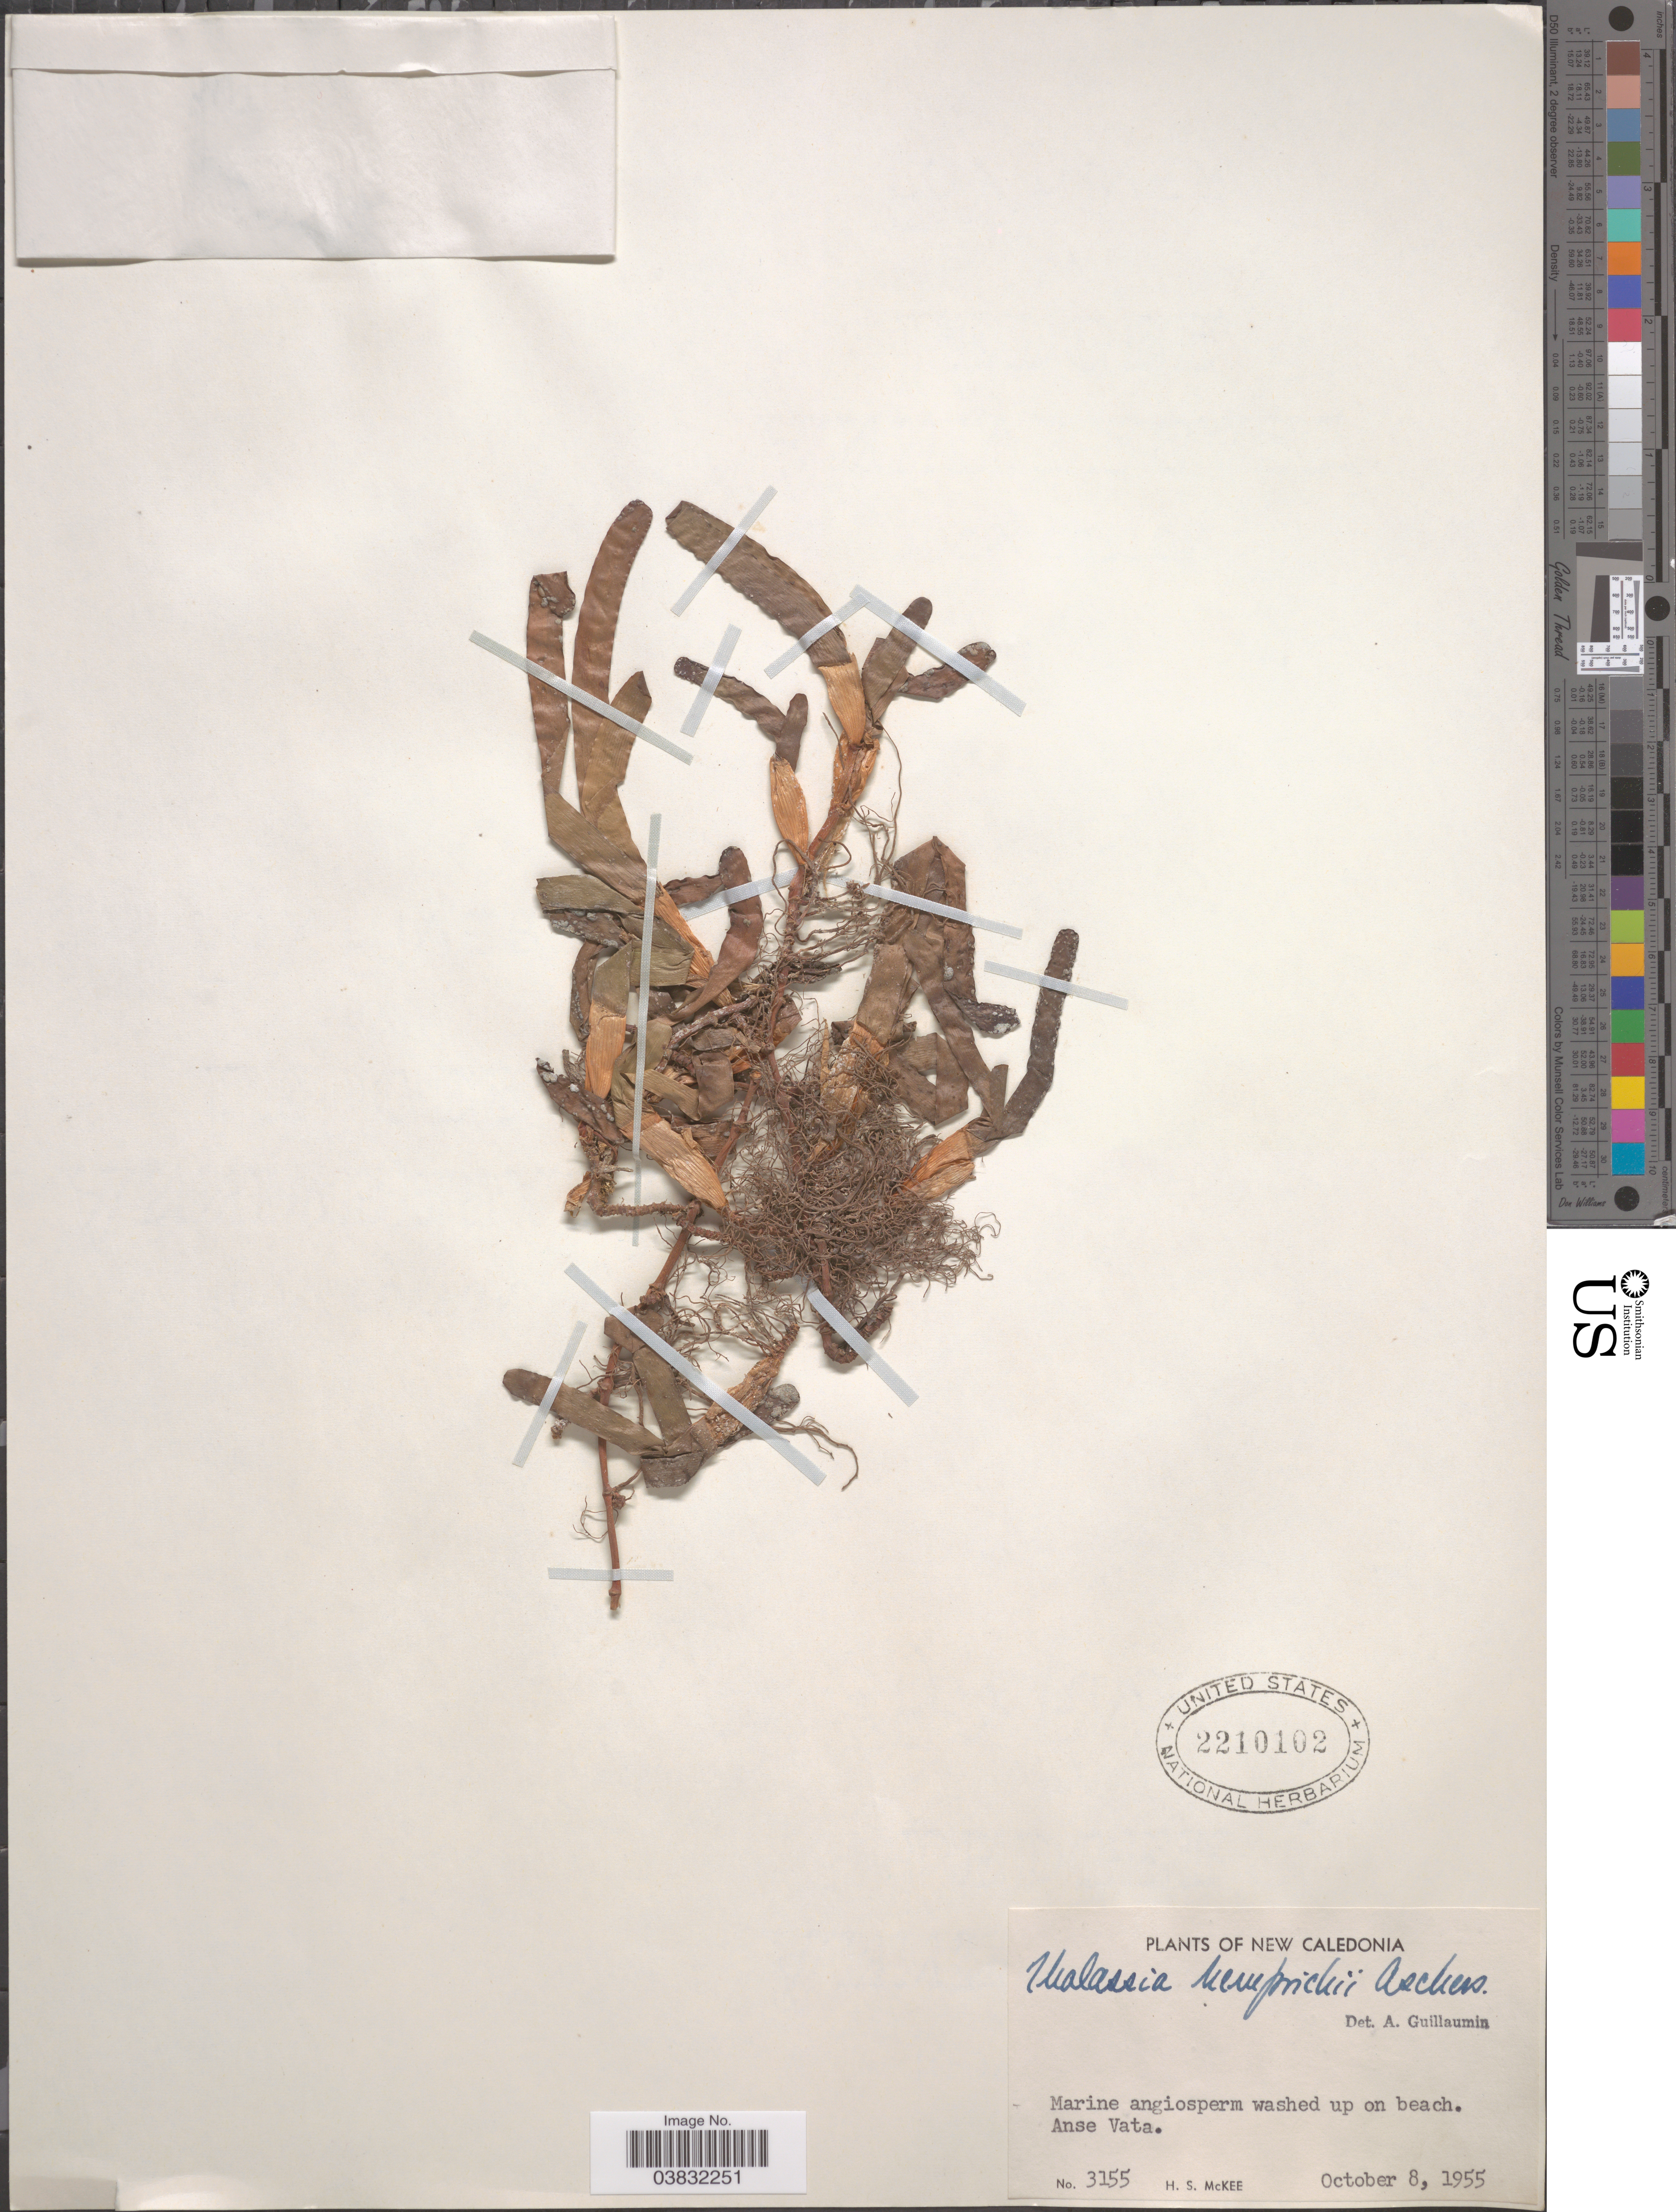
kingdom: Plantae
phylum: Tracheophyta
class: Liliopsida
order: Alismatales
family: Hydrocharitaceae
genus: Thalassia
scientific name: Thalassia hemprichii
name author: Asch.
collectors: H. S. McKee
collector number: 3155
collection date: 1955-10-08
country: New Caledonia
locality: Anse Vata.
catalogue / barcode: US 2210102